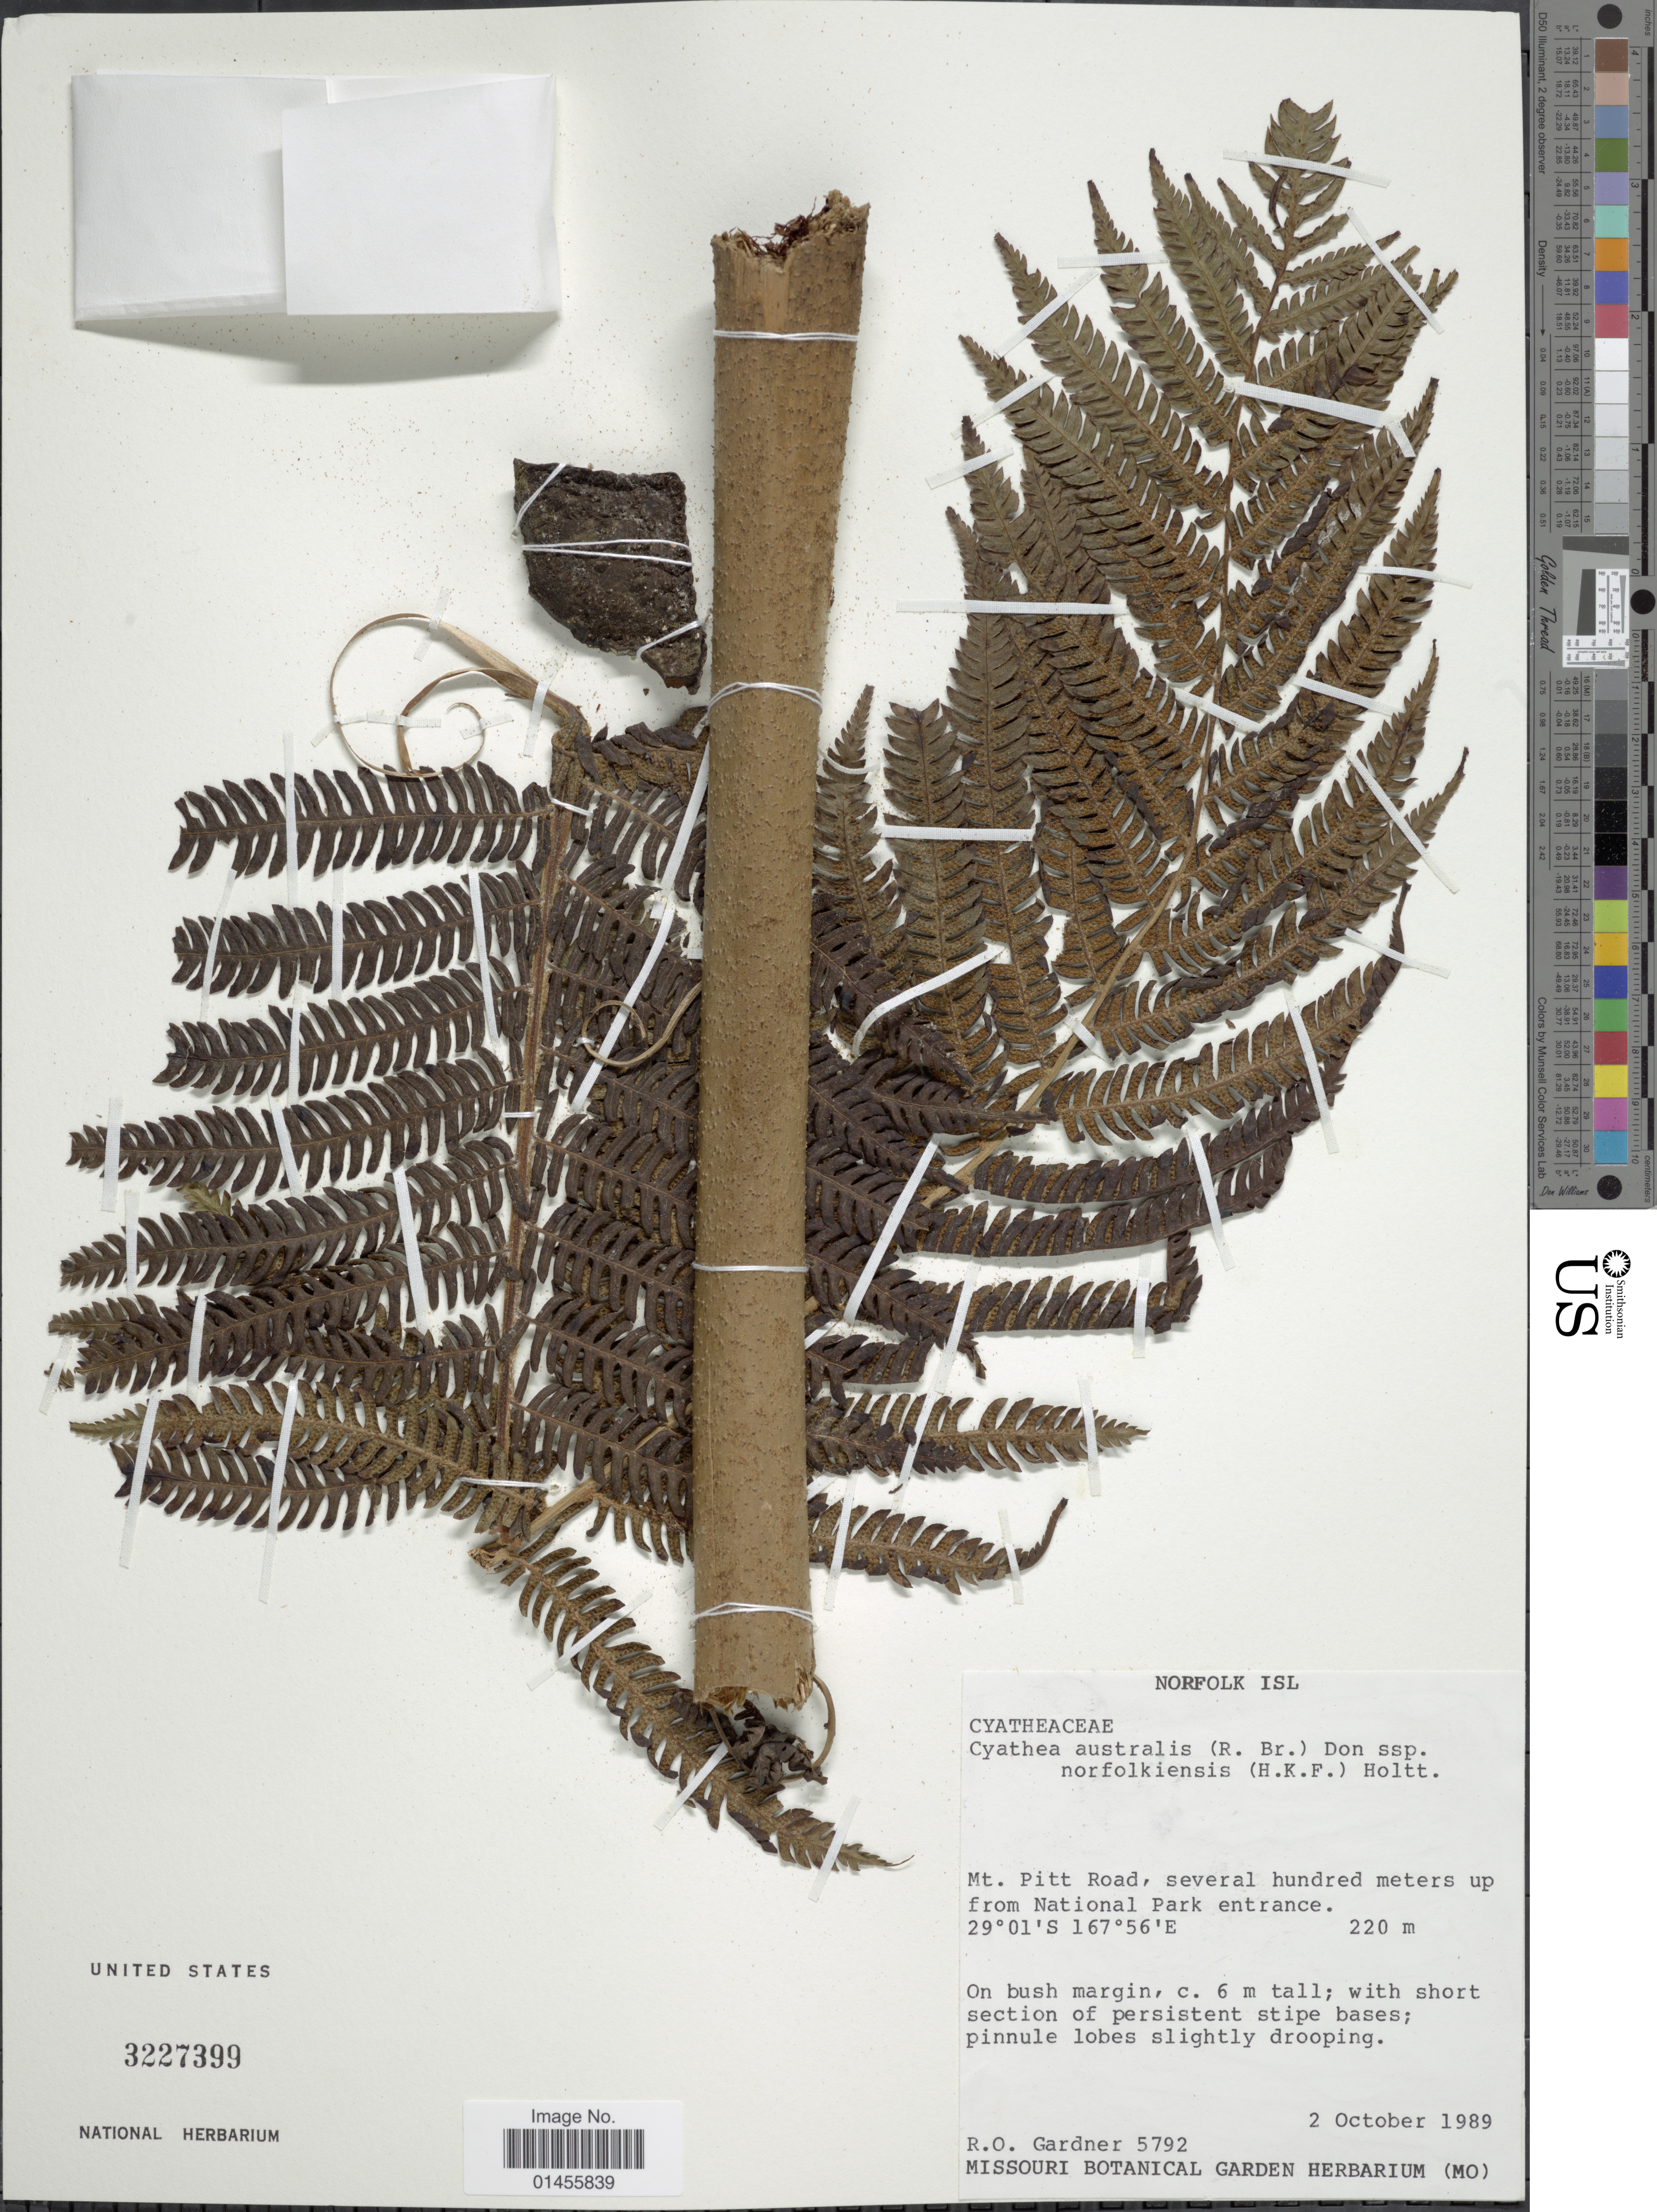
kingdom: Plantae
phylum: Tracheophyta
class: Polypodiopsida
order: Cyatheales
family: Cyatheaceae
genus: Alsophila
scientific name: Alsophila australis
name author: R. Br.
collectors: R. O. Gardner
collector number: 5792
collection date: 1989-10-02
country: Australia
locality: Norfolk Isl. Mt. Pitt Road, several hundred meters up from National Park entrance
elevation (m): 220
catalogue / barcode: US 3227399